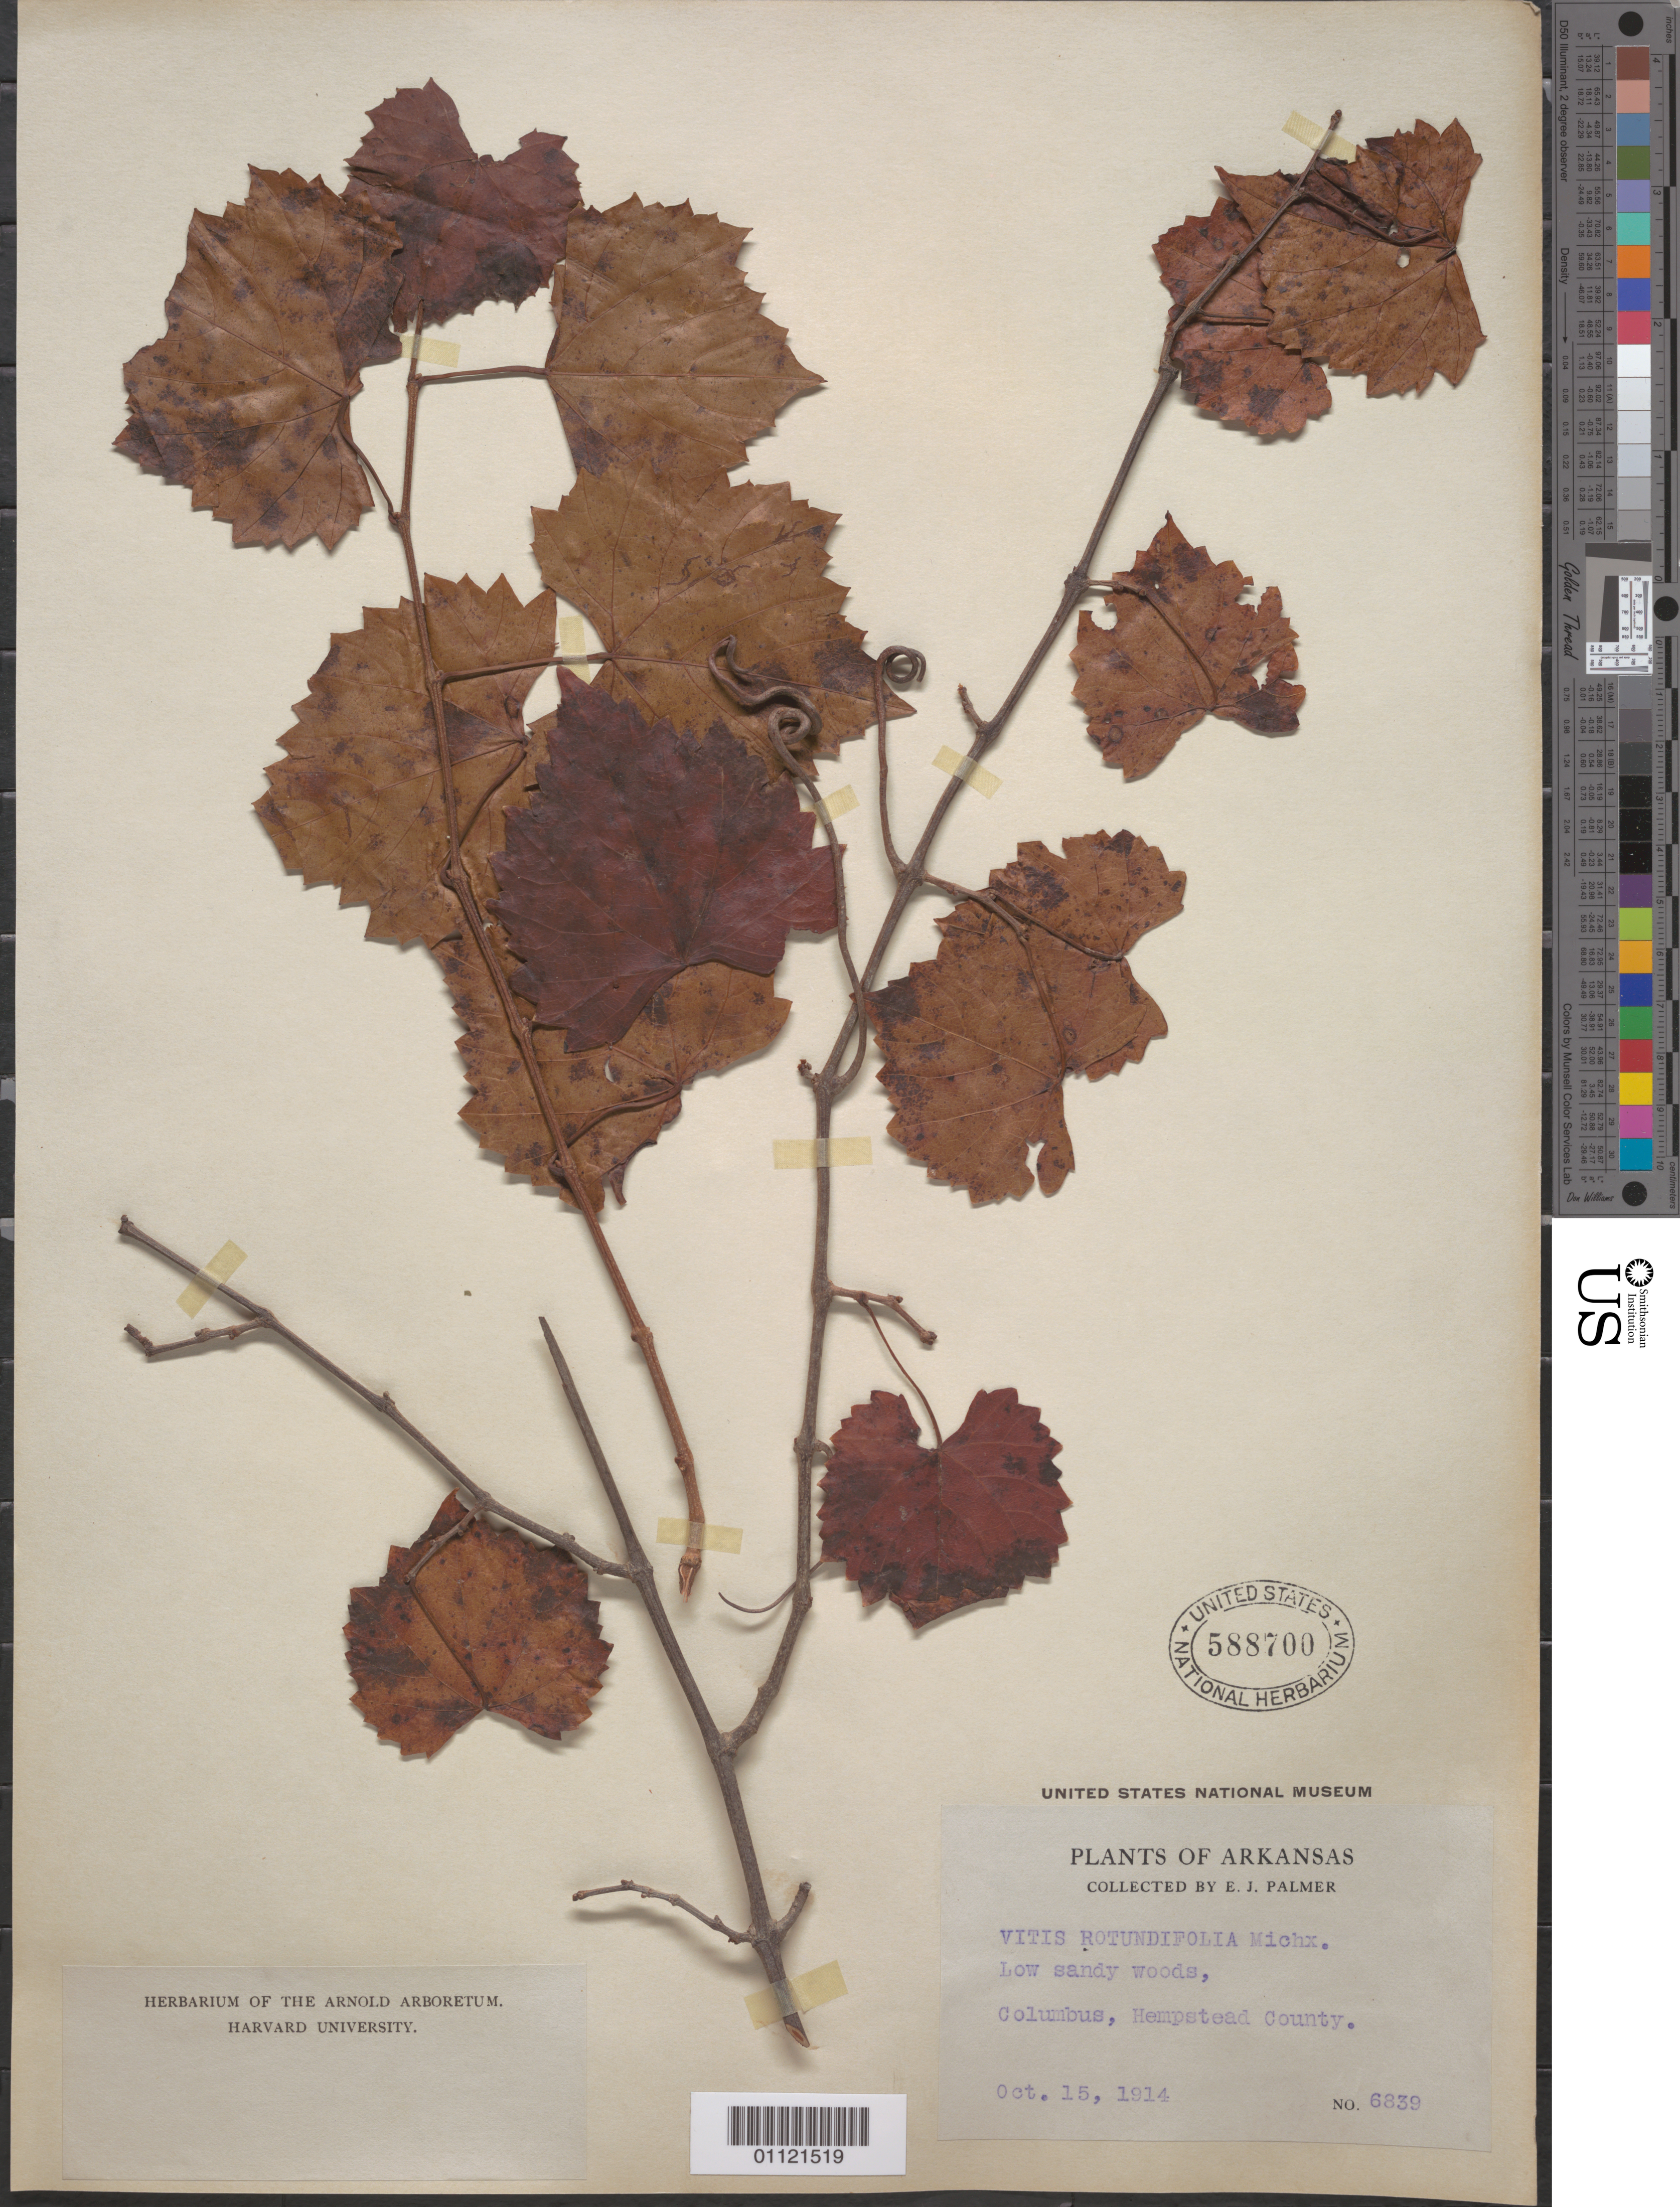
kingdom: Plantae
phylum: Tracheophyta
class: Magnoliopsida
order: Vitales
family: Vitaceae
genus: Vitis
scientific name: Vitis rotundifolia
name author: Michx.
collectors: E. J. Palmer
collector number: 6839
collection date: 1914-10-15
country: United States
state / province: Arkansas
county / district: Hempstead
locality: Columbus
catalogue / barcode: US 588700